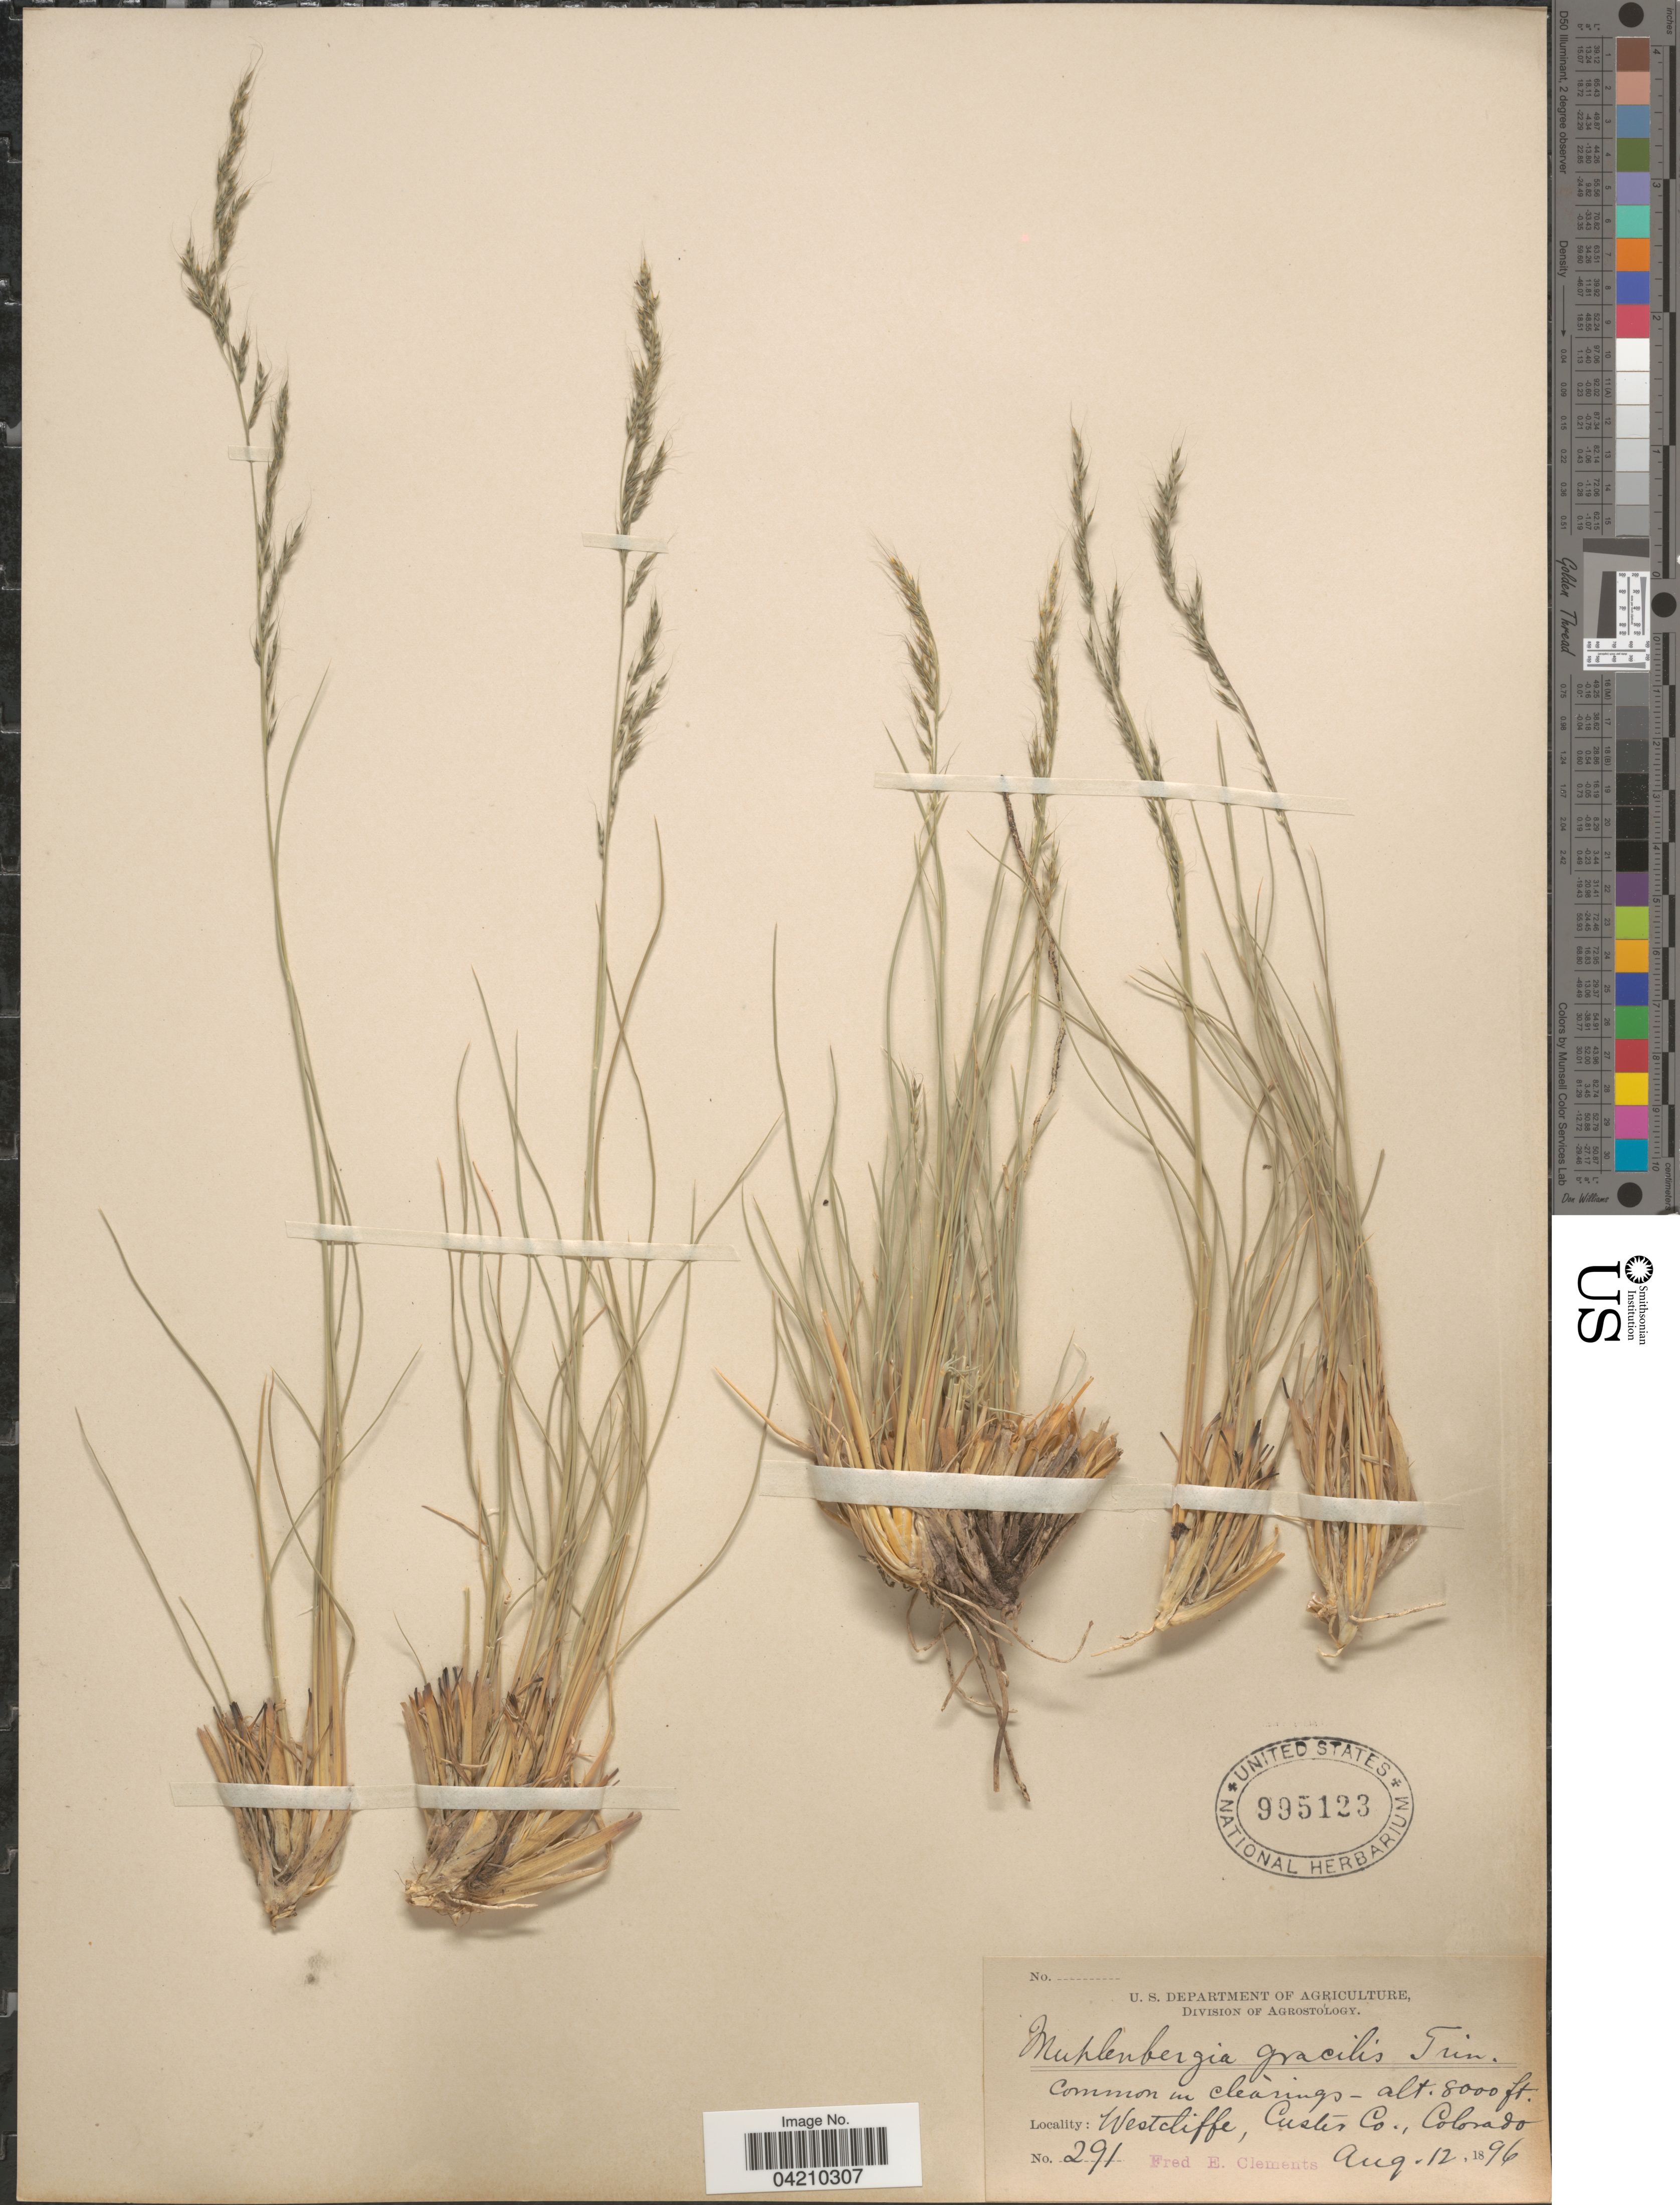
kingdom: Plantae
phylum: Tracheophyta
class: Liliopsida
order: Poales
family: Poaceae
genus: Muhlenbergia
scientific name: Muhlenbergia montana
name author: (Nutt.) Hitchc.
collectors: F. E. Clements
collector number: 291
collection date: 1896-08-12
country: United States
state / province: Colorado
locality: Westcliffe, Custer Co.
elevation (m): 2438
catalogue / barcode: US 995123